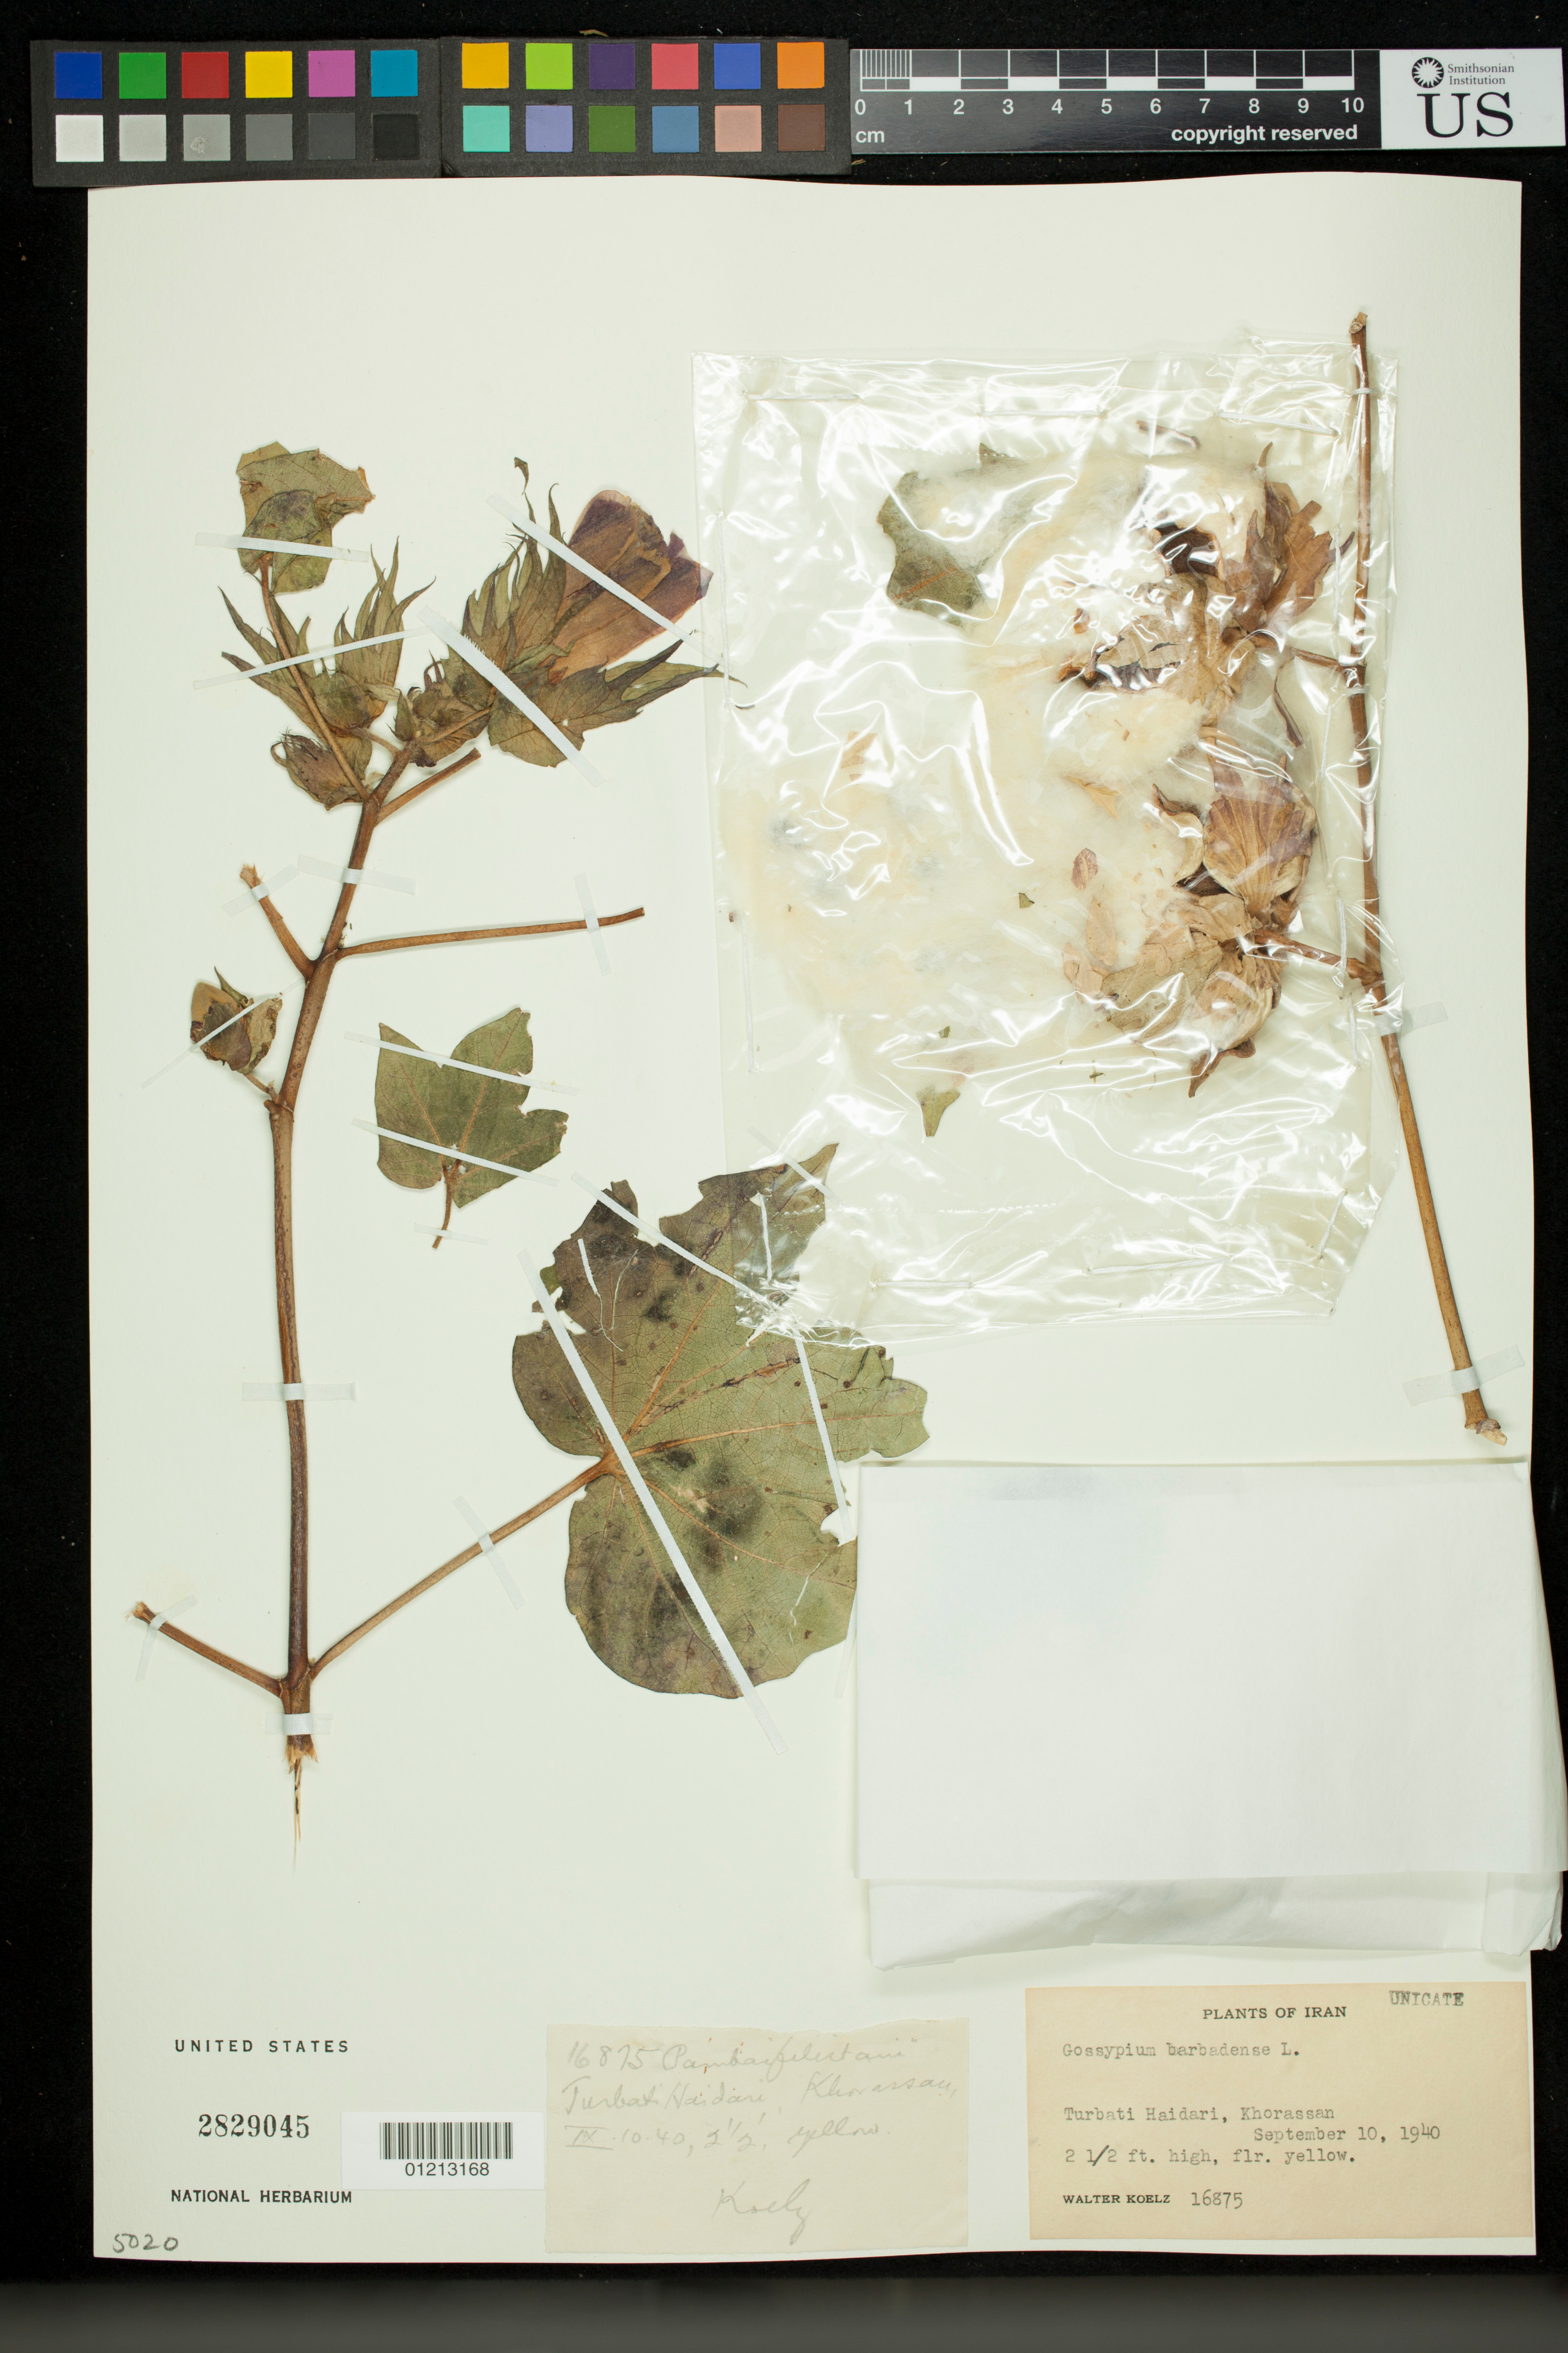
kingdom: Plantae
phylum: Tracheophyta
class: Magnoliopsida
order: Malvales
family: Malvaceae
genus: Gossypium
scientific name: Gossypium arboreum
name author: L.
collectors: W. N. Koelz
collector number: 16875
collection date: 1940-09-10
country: Iran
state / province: Razavi Khorasan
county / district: Torbat-e Heydarieh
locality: Turbati Haidari, Khorassan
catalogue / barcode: US 2829045